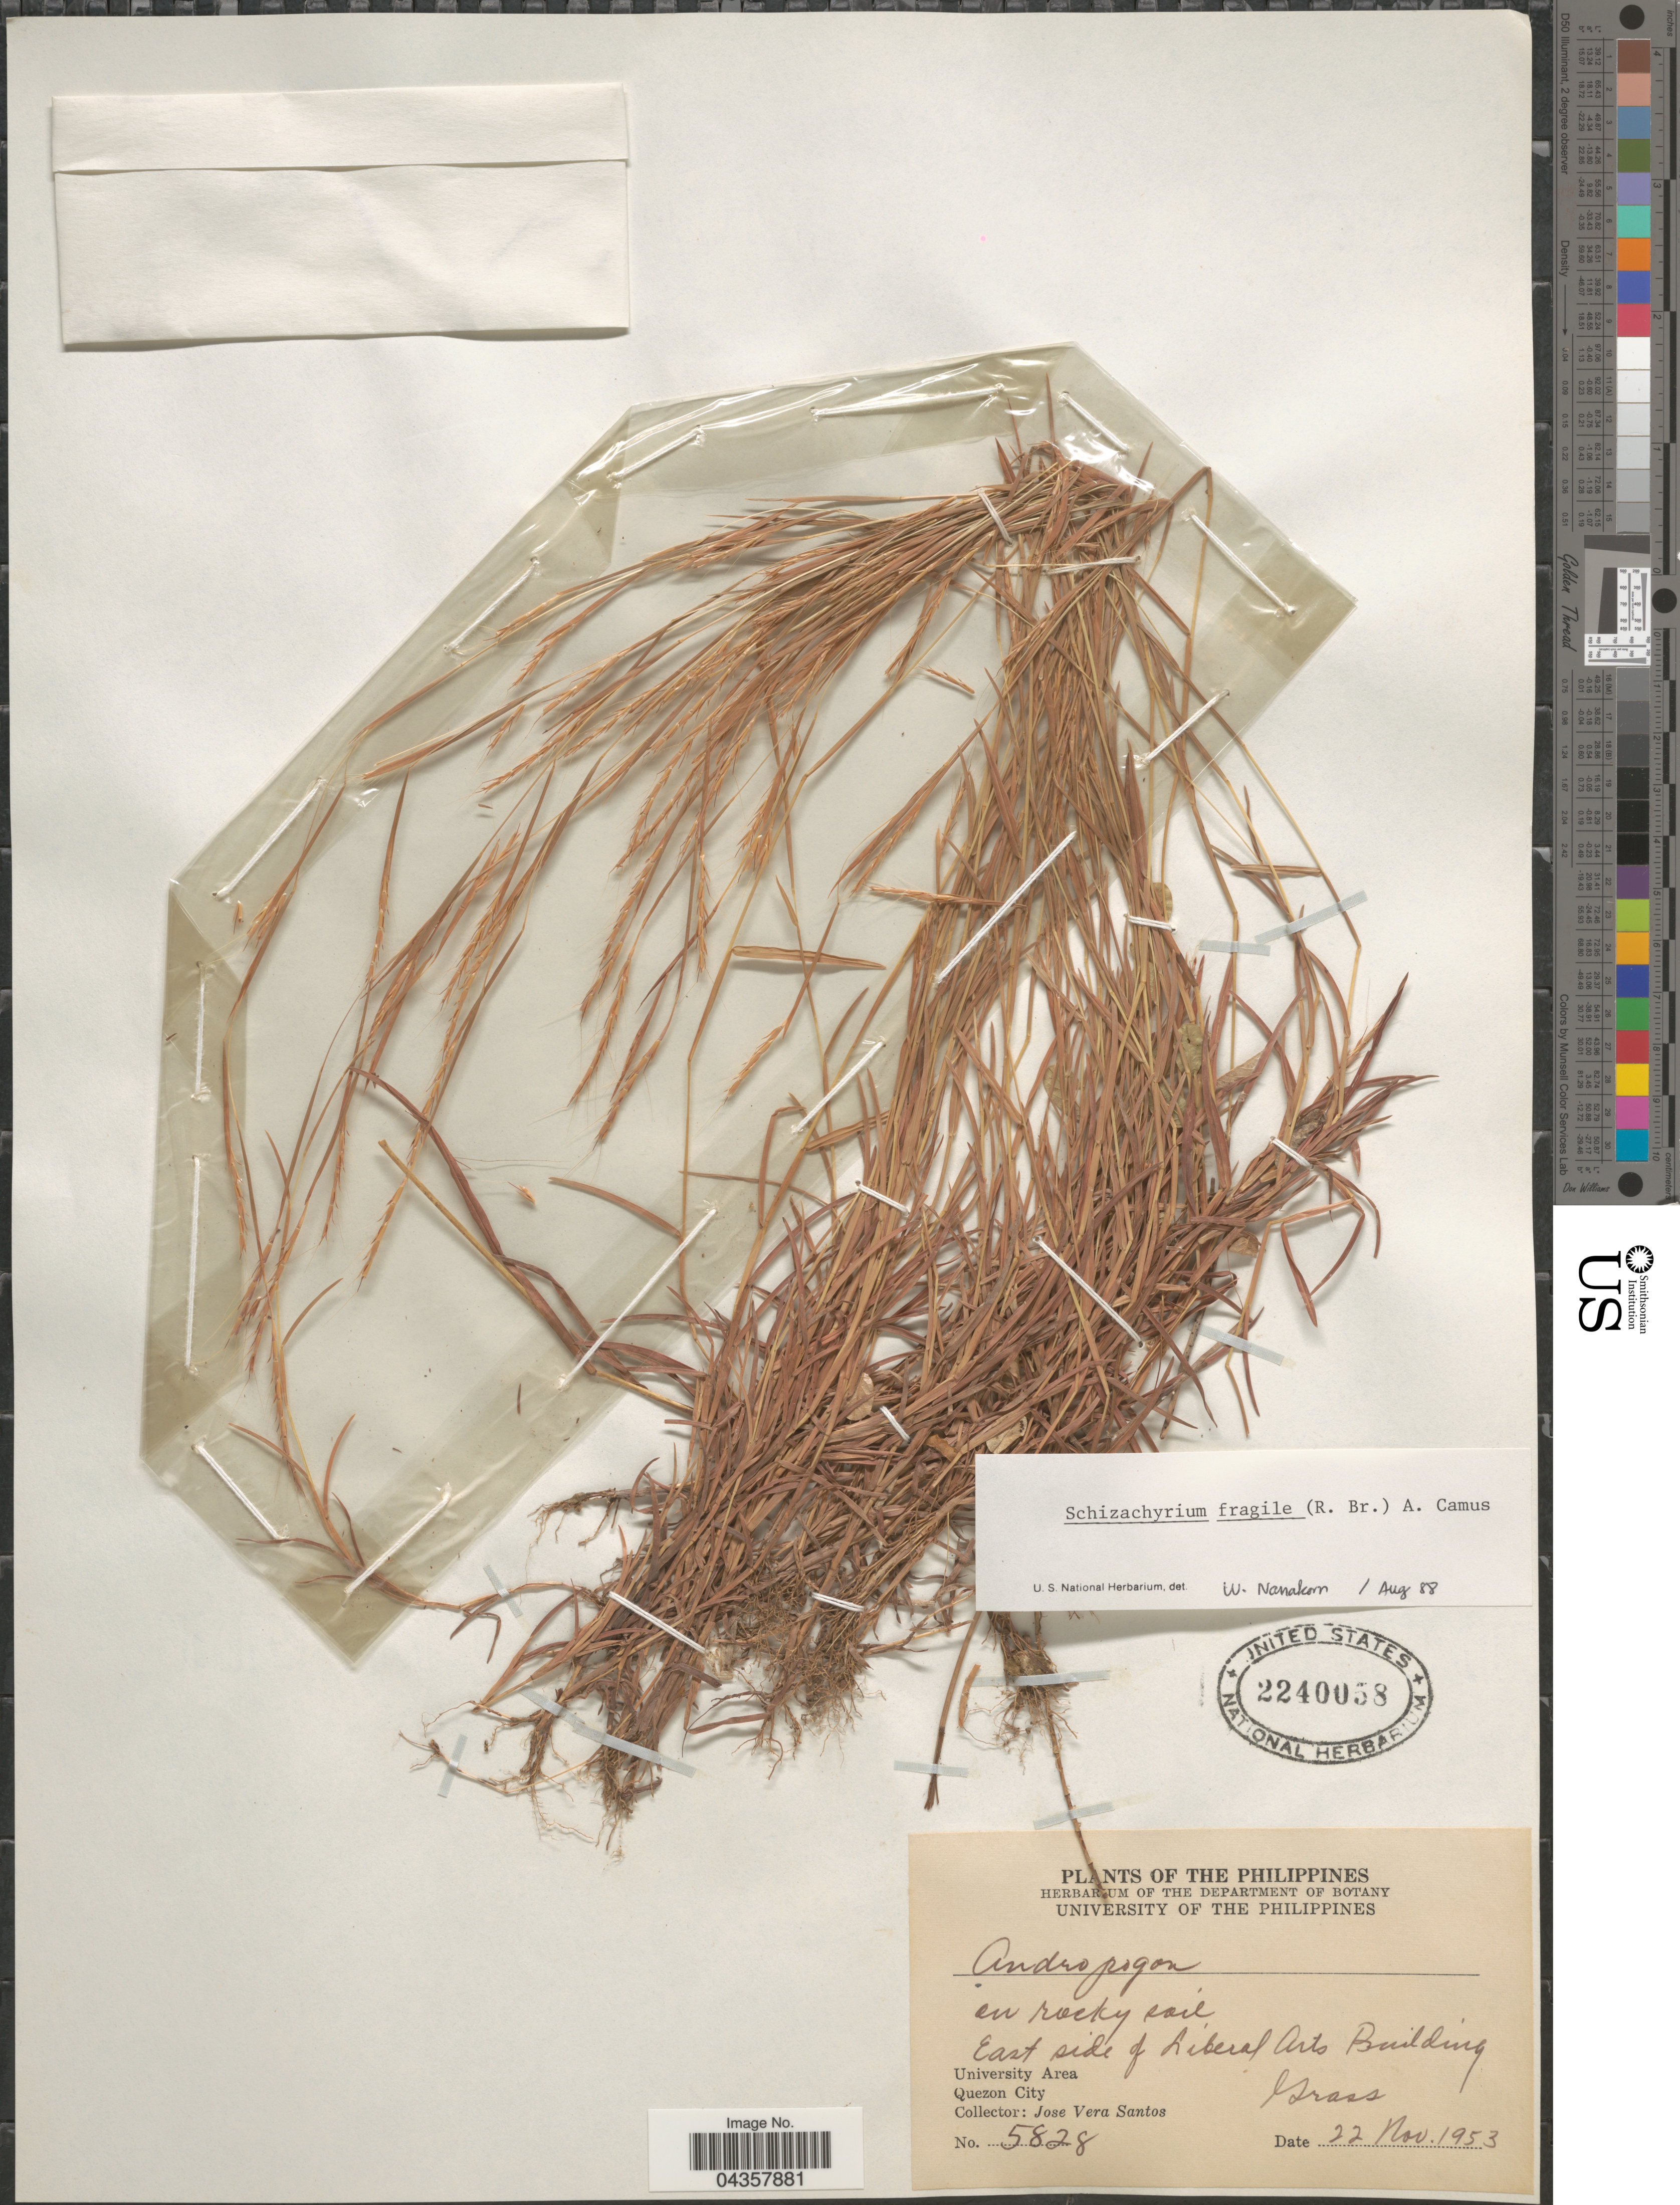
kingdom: Plantae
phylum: Tracheophyta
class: Liliopsida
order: Poales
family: Poaceae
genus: Schizachyrium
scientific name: Schizachyrium fragile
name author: (R. Br.) A. Camus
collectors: J. V. Santos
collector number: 5828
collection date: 1953-11-22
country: Philippines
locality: In rocky soil. East side of Liberial Arts Building. University Area. Quezon City.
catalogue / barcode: US 2240058